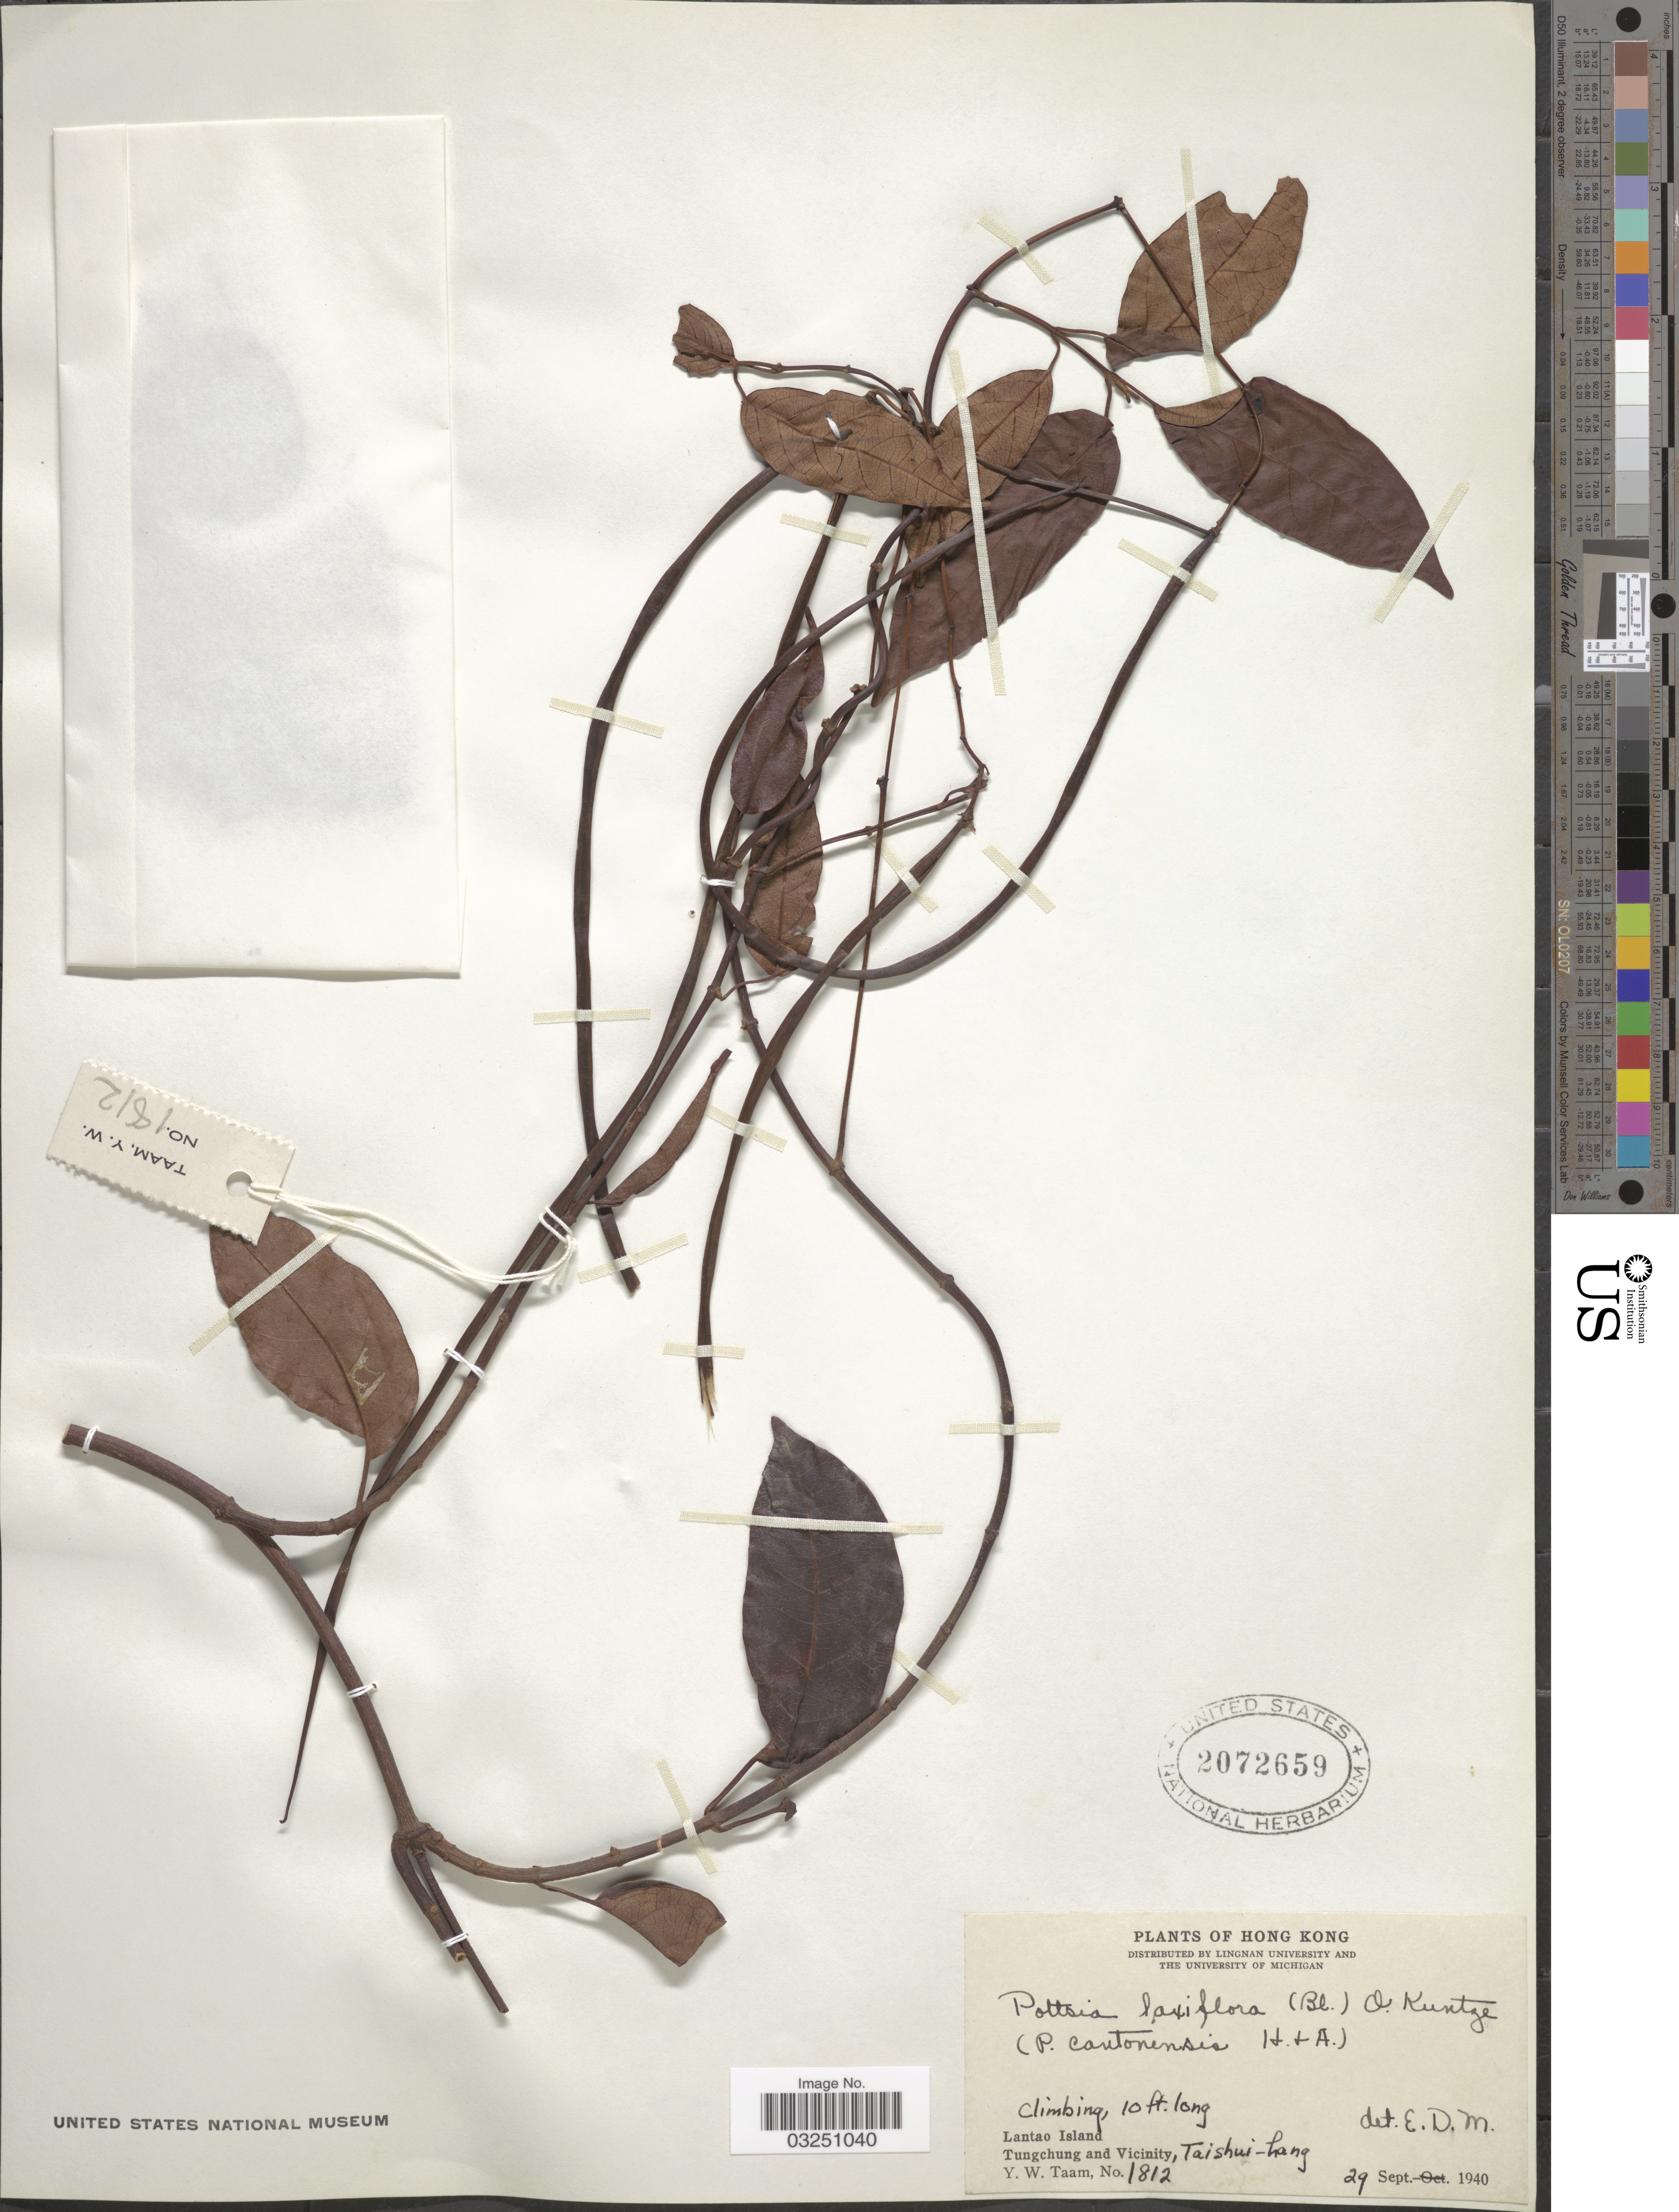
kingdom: Plantae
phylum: Tracheophyta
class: Magnoliopsida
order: Gentianales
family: Apocynaceae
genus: Pottsia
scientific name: Pottsia laxiflora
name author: (Blume) Kuntze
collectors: Y. W. Taam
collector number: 1812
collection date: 1940-09-29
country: China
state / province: Hong Kong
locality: Lantao Island, Tungchung and Vicinity, Taishui-Lang.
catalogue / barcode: US 2072659